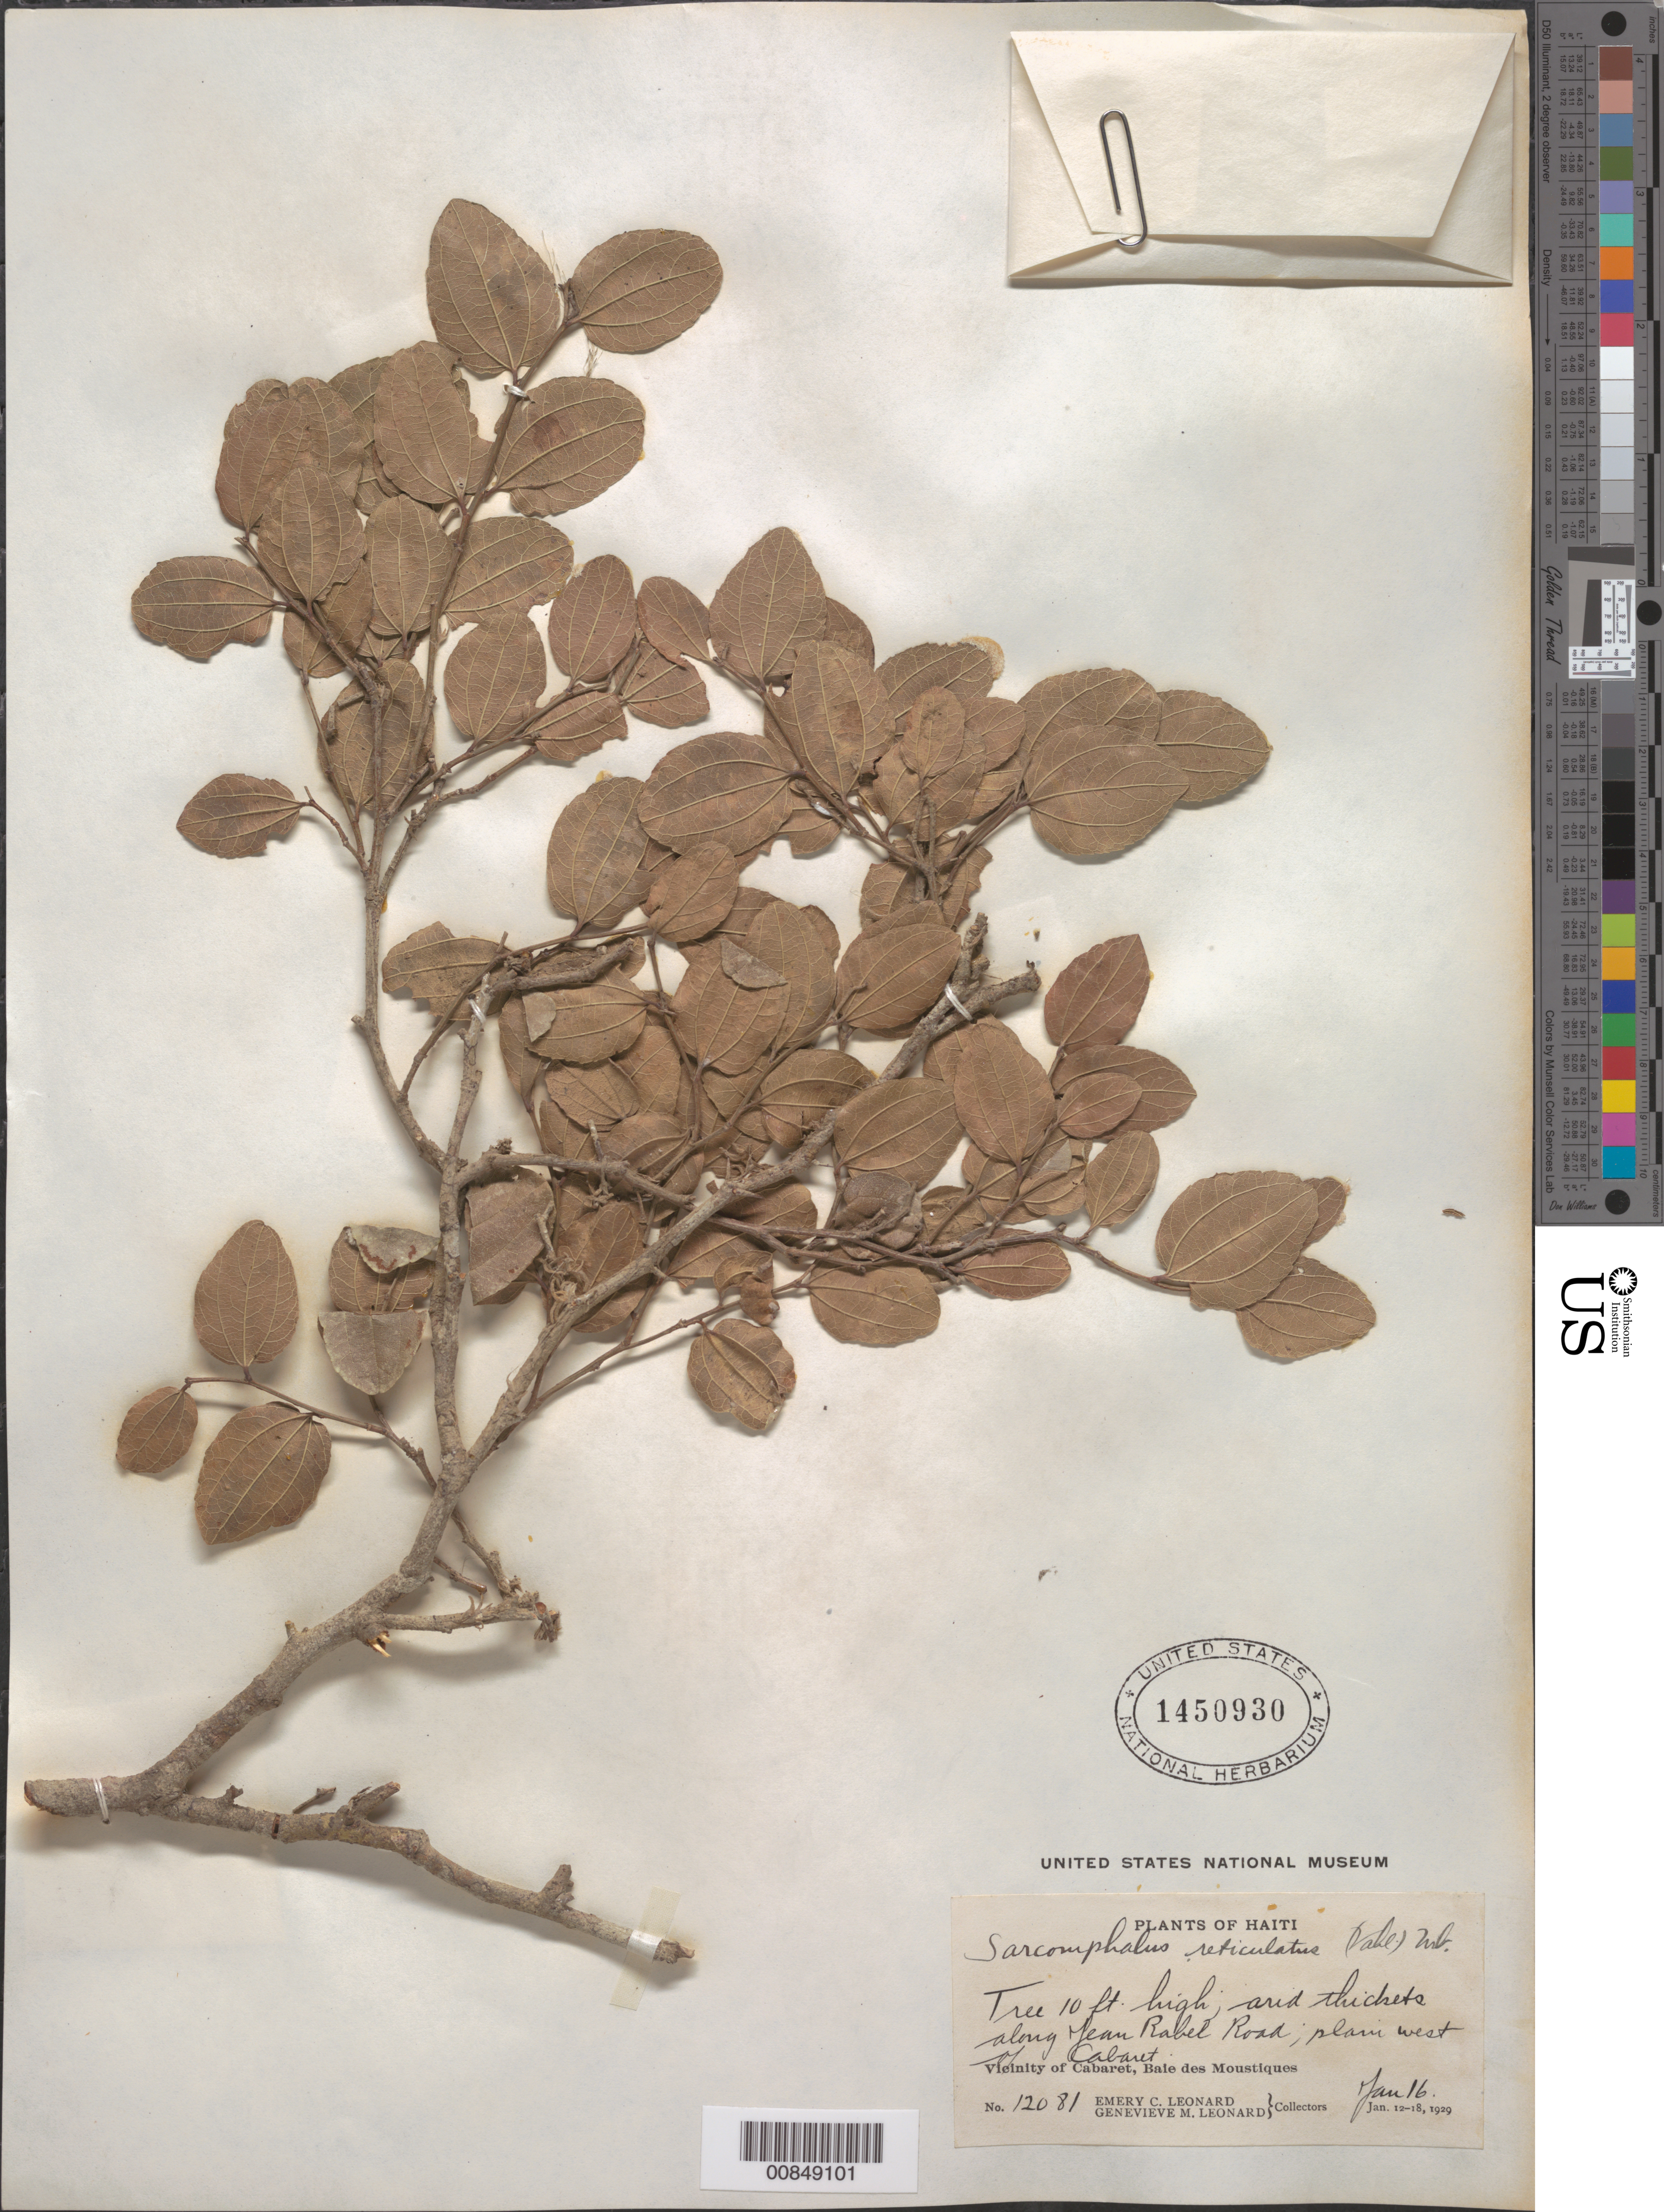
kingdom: Plantae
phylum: Tracheophyta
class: Magnoliopsida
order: Rosales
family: Rhamnaceae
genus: Sarcomphalus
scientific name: Sarcomphalus reticulatus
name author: (Vahl) Urb.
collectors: E. C. Leonard & G. M. Leonard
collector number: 12081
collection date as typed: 16 Jan 1929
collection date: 1929-01-16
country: Haiti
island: Hispaniola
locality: Vicinity of Cabaret, Baie des Moustiques, along Jean Rabel road, plain W of city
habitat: Arid thickets along road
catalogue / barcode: US 1450930